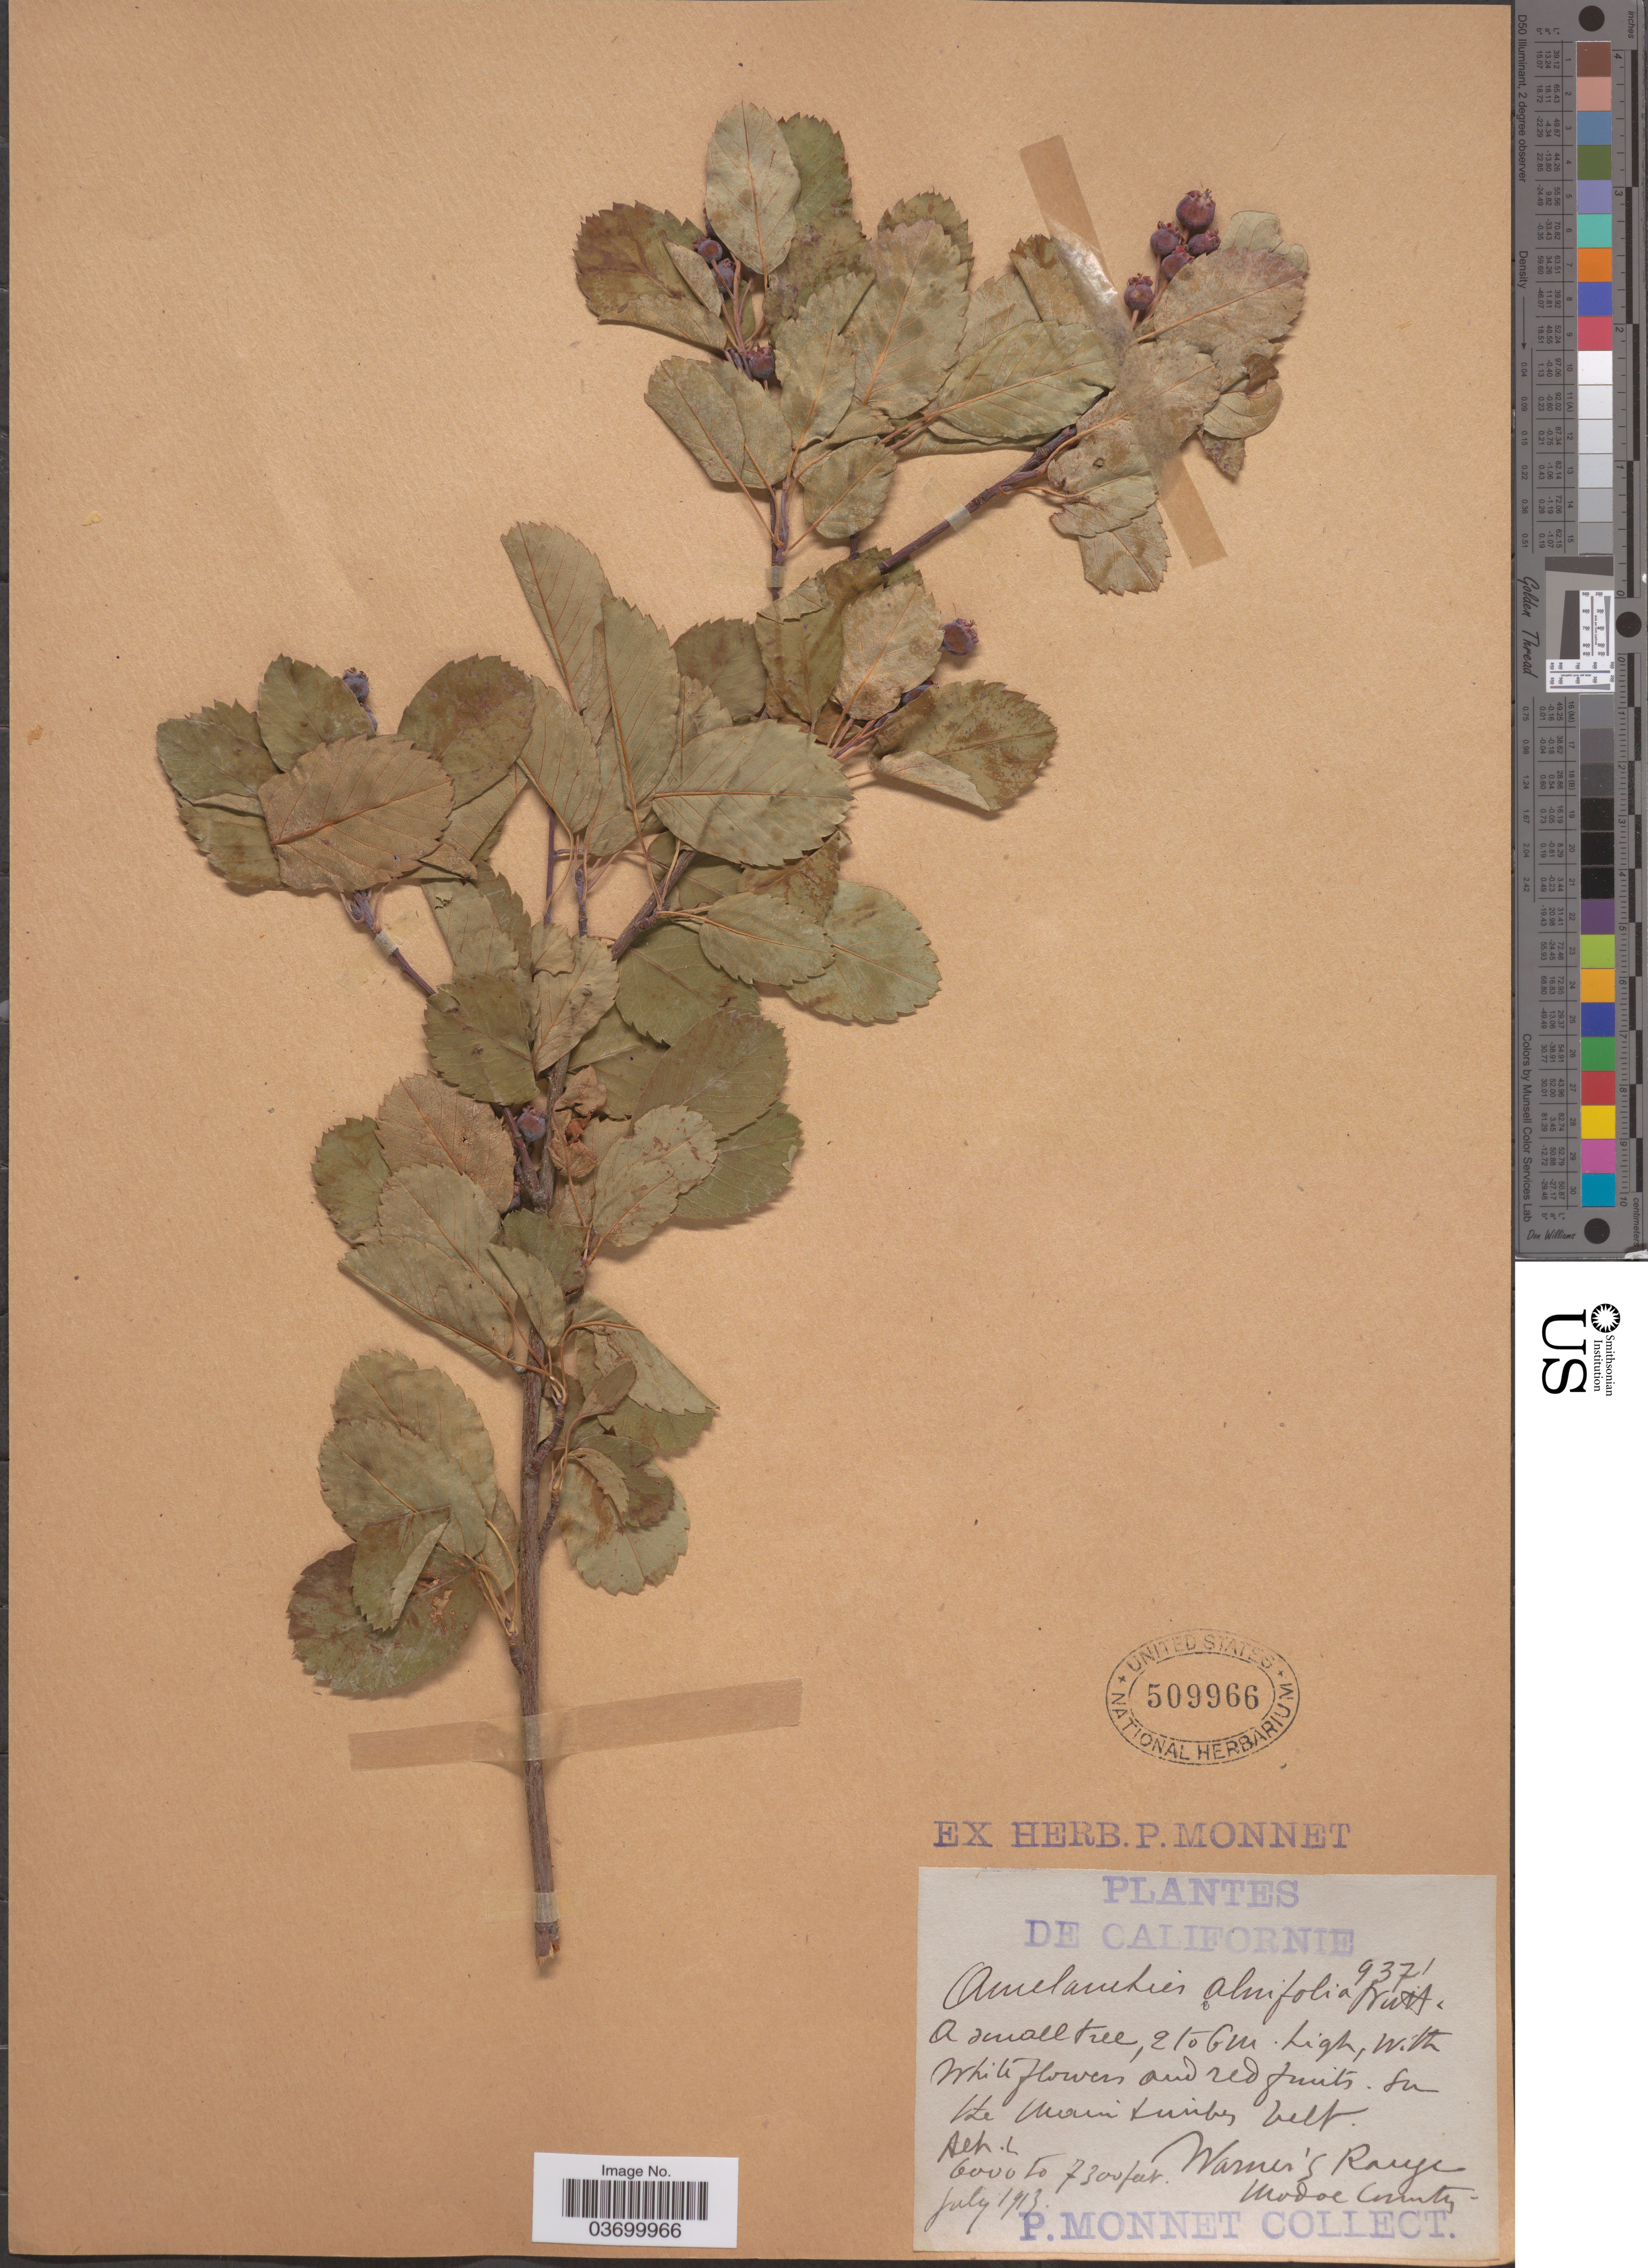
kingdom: Plantae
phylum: Tracheophyta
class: Magnoliopsida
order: Rosales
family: Rosaceae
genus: Amelanchier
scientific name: Amelanchier alnifolia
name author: (Nutt.) Nutt. ex M. Roem.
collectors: P. Monnet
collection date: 1913-07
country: United States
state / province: California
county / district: Modoc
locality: Warner's Range. Modoc County.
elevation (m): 1829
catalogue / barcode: US 509966